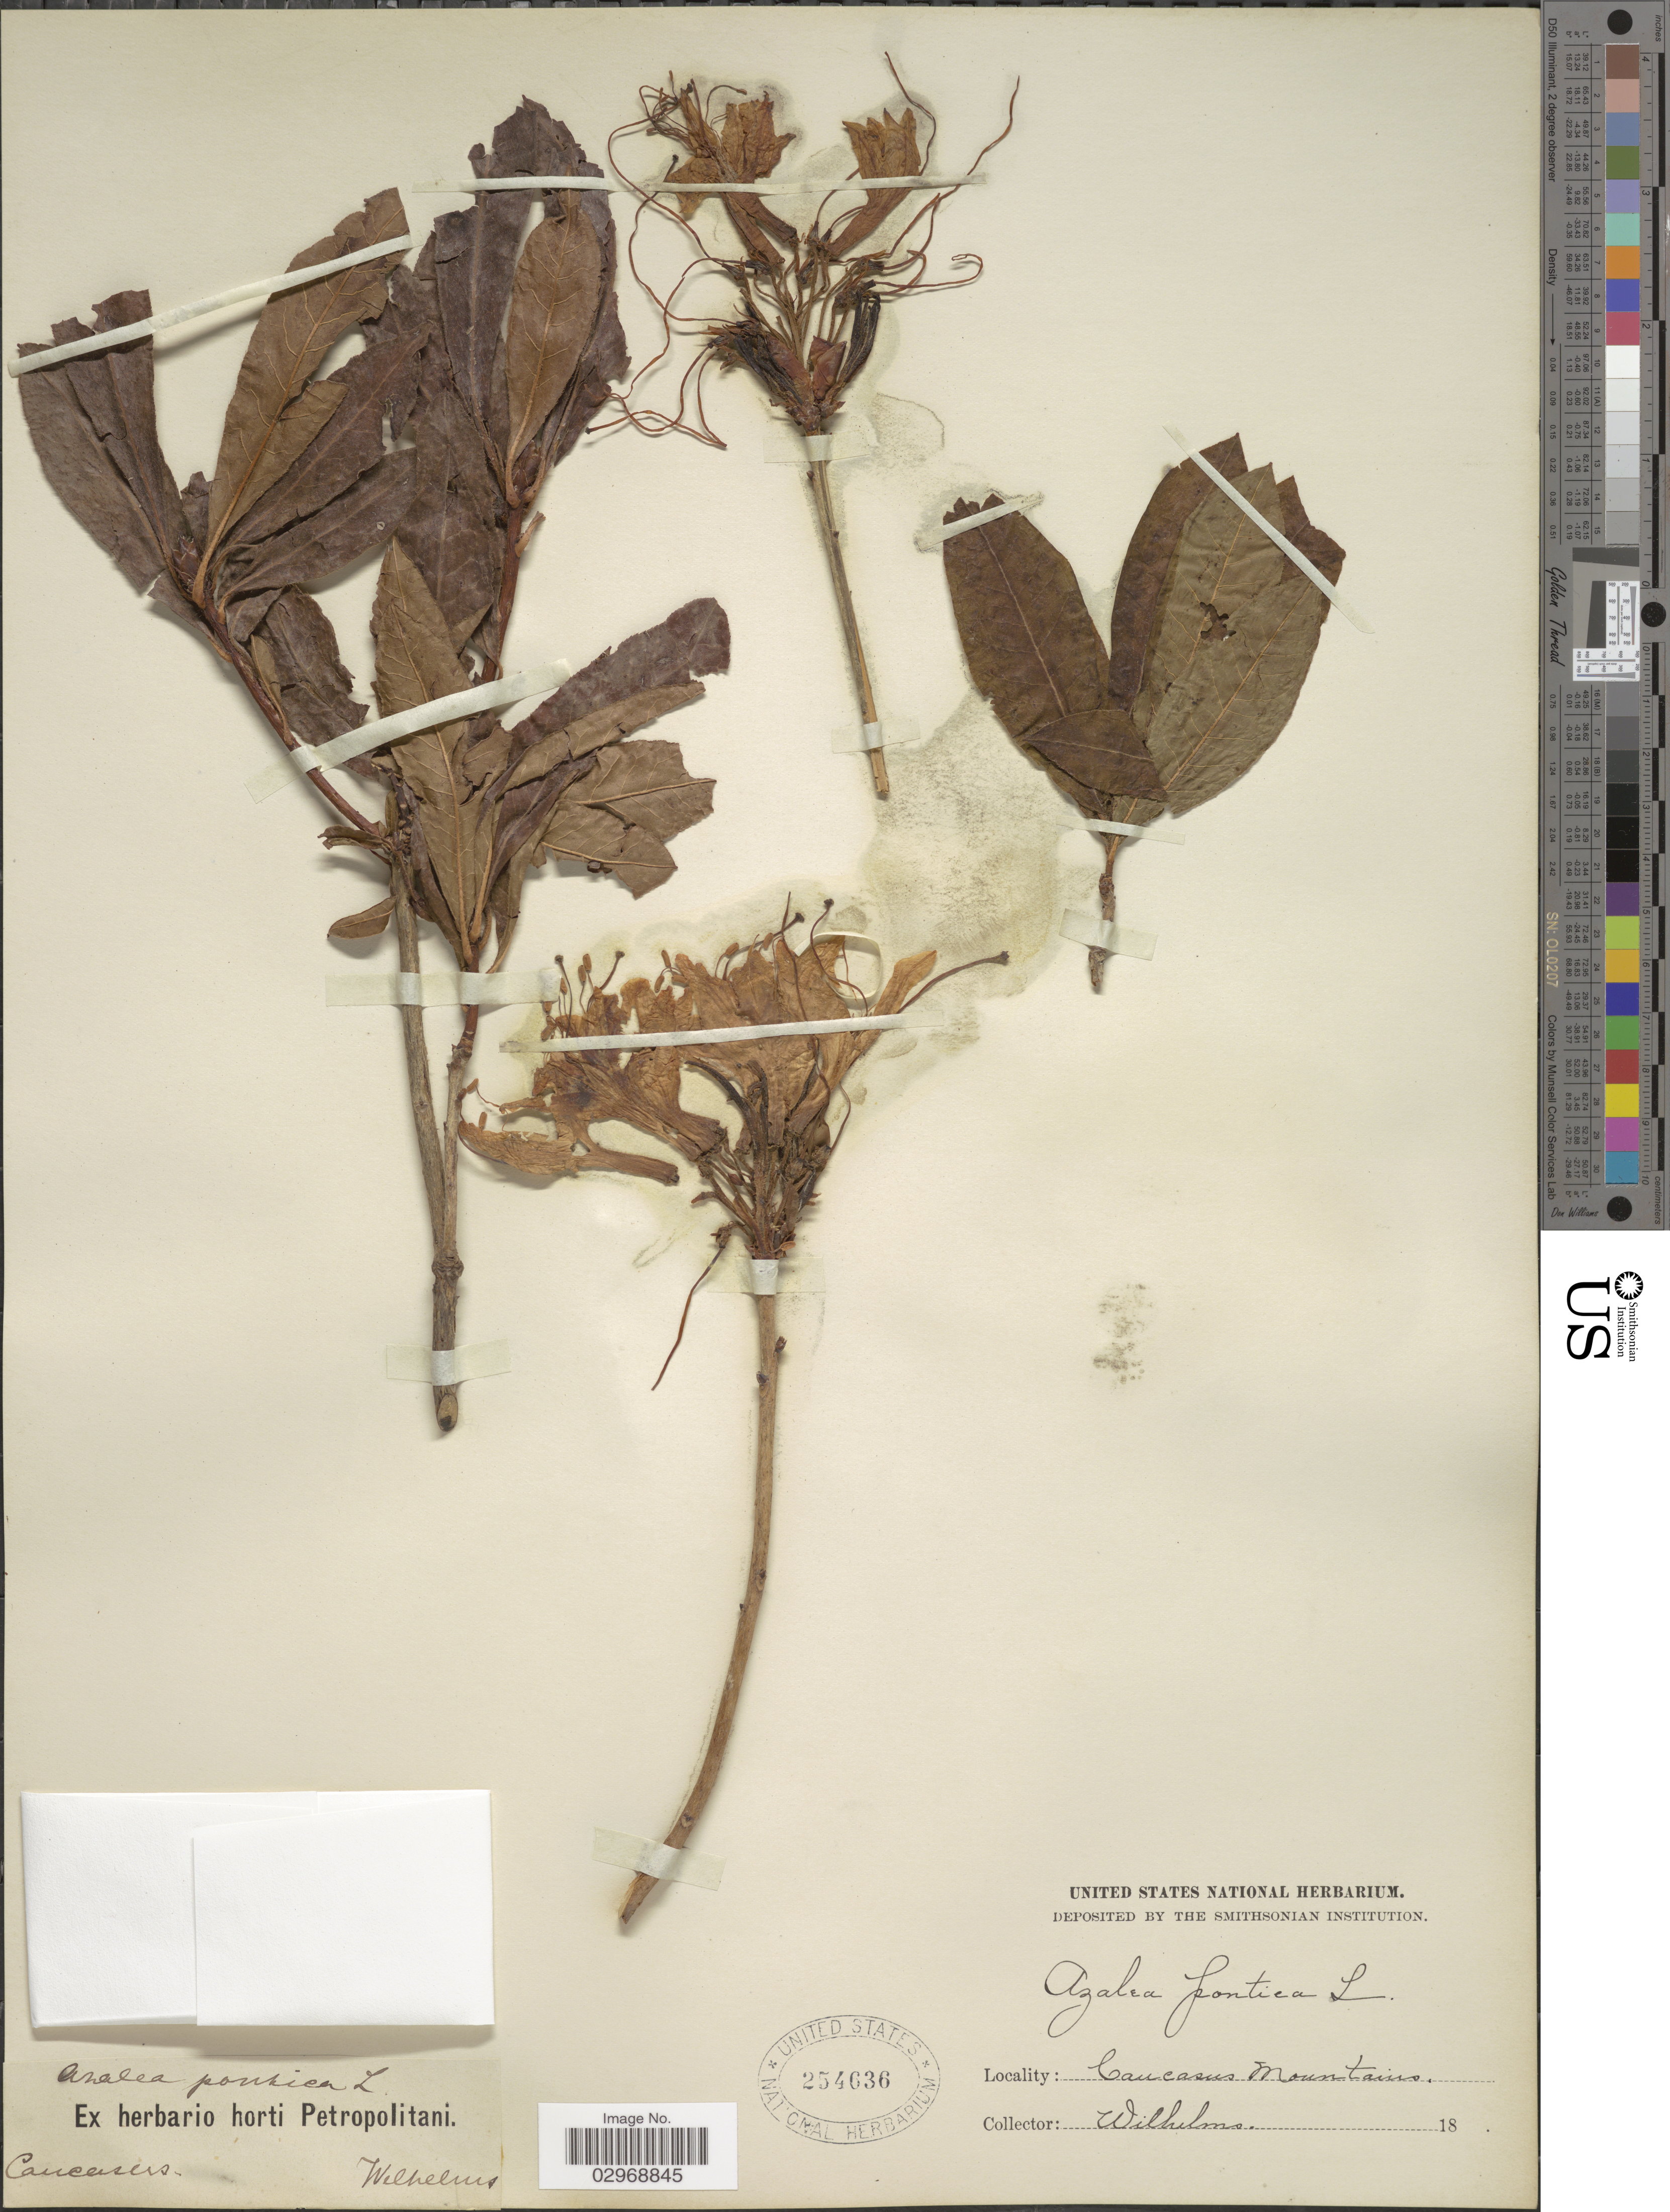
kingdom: Plantae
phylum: Tracheophyta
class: Magnoliopsida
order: Ericales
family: Ericaceae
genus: Rhododendron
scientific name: Rhododendron ponticum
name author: L.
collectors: C. Wilhelms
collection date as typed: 18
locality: Caucasus Mountains.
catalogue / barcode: US 254636